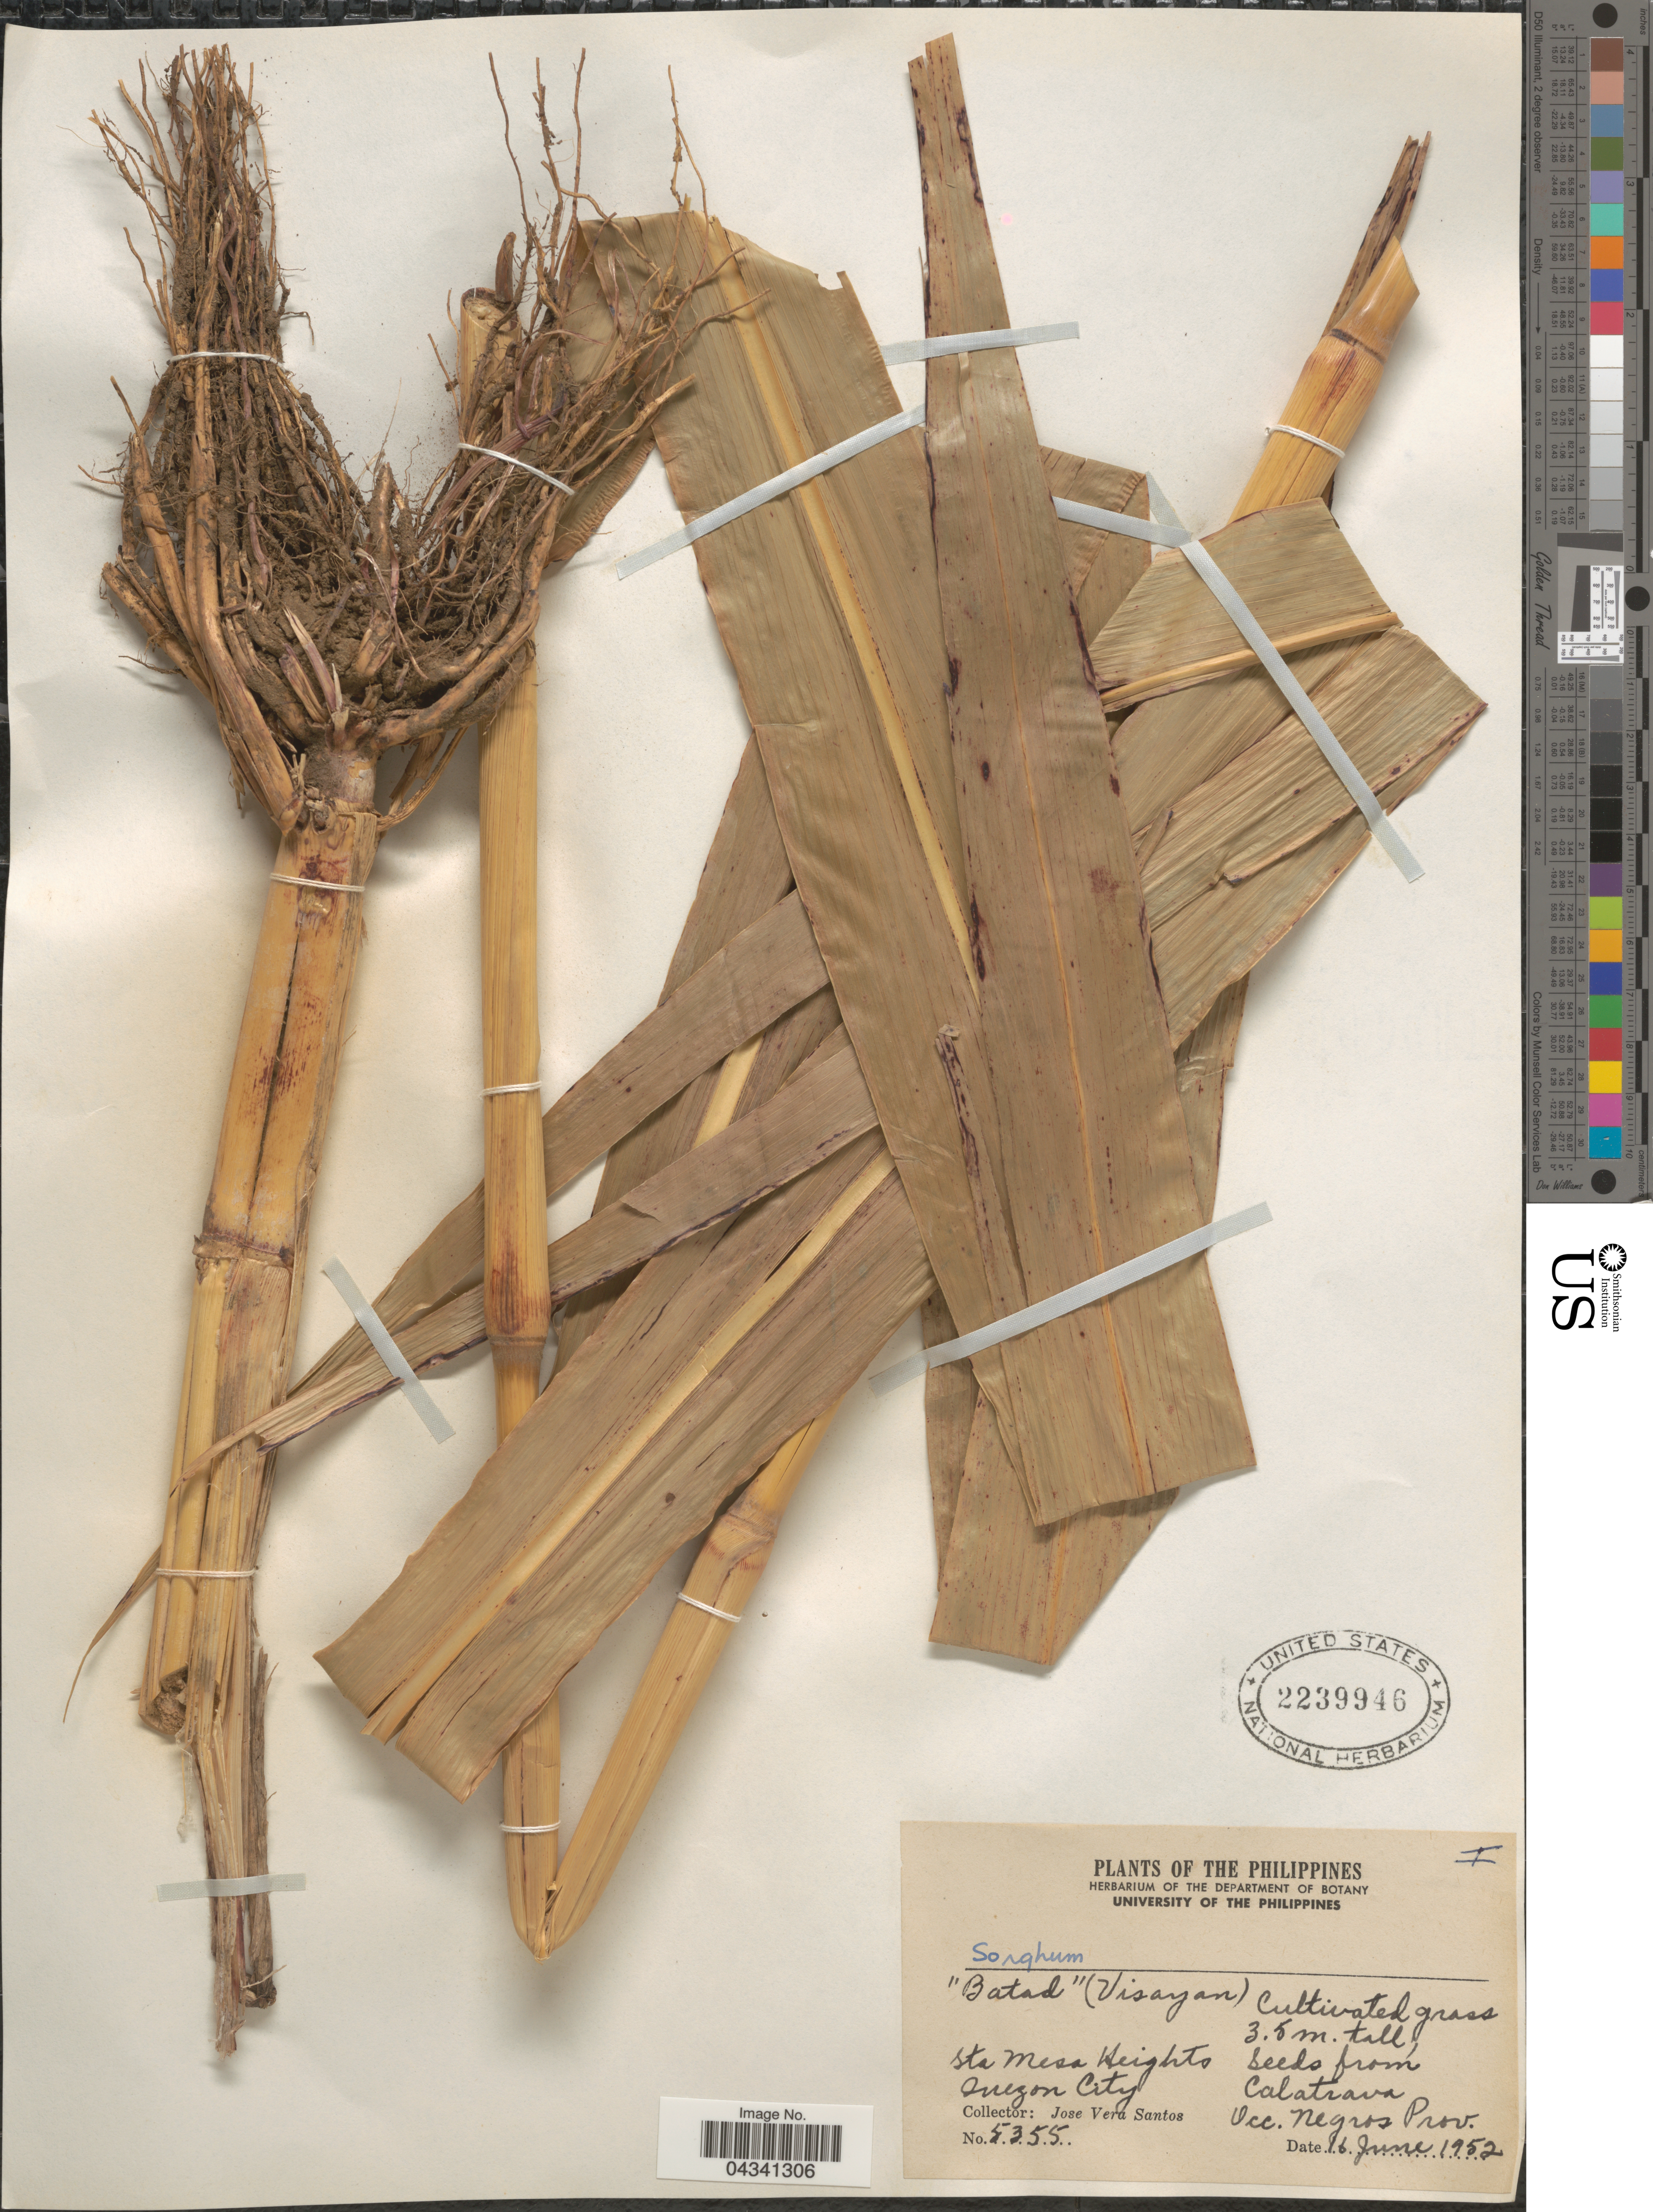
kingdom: Plantae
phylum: Tracheophyta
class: Liliopsida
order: Poales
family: Poaceae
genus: Sorghum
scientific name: Sorghum sp.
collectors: J. V. Santos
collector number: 5355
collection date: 1952-06-16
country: Philippines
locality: Batad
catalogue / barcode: US 2239946